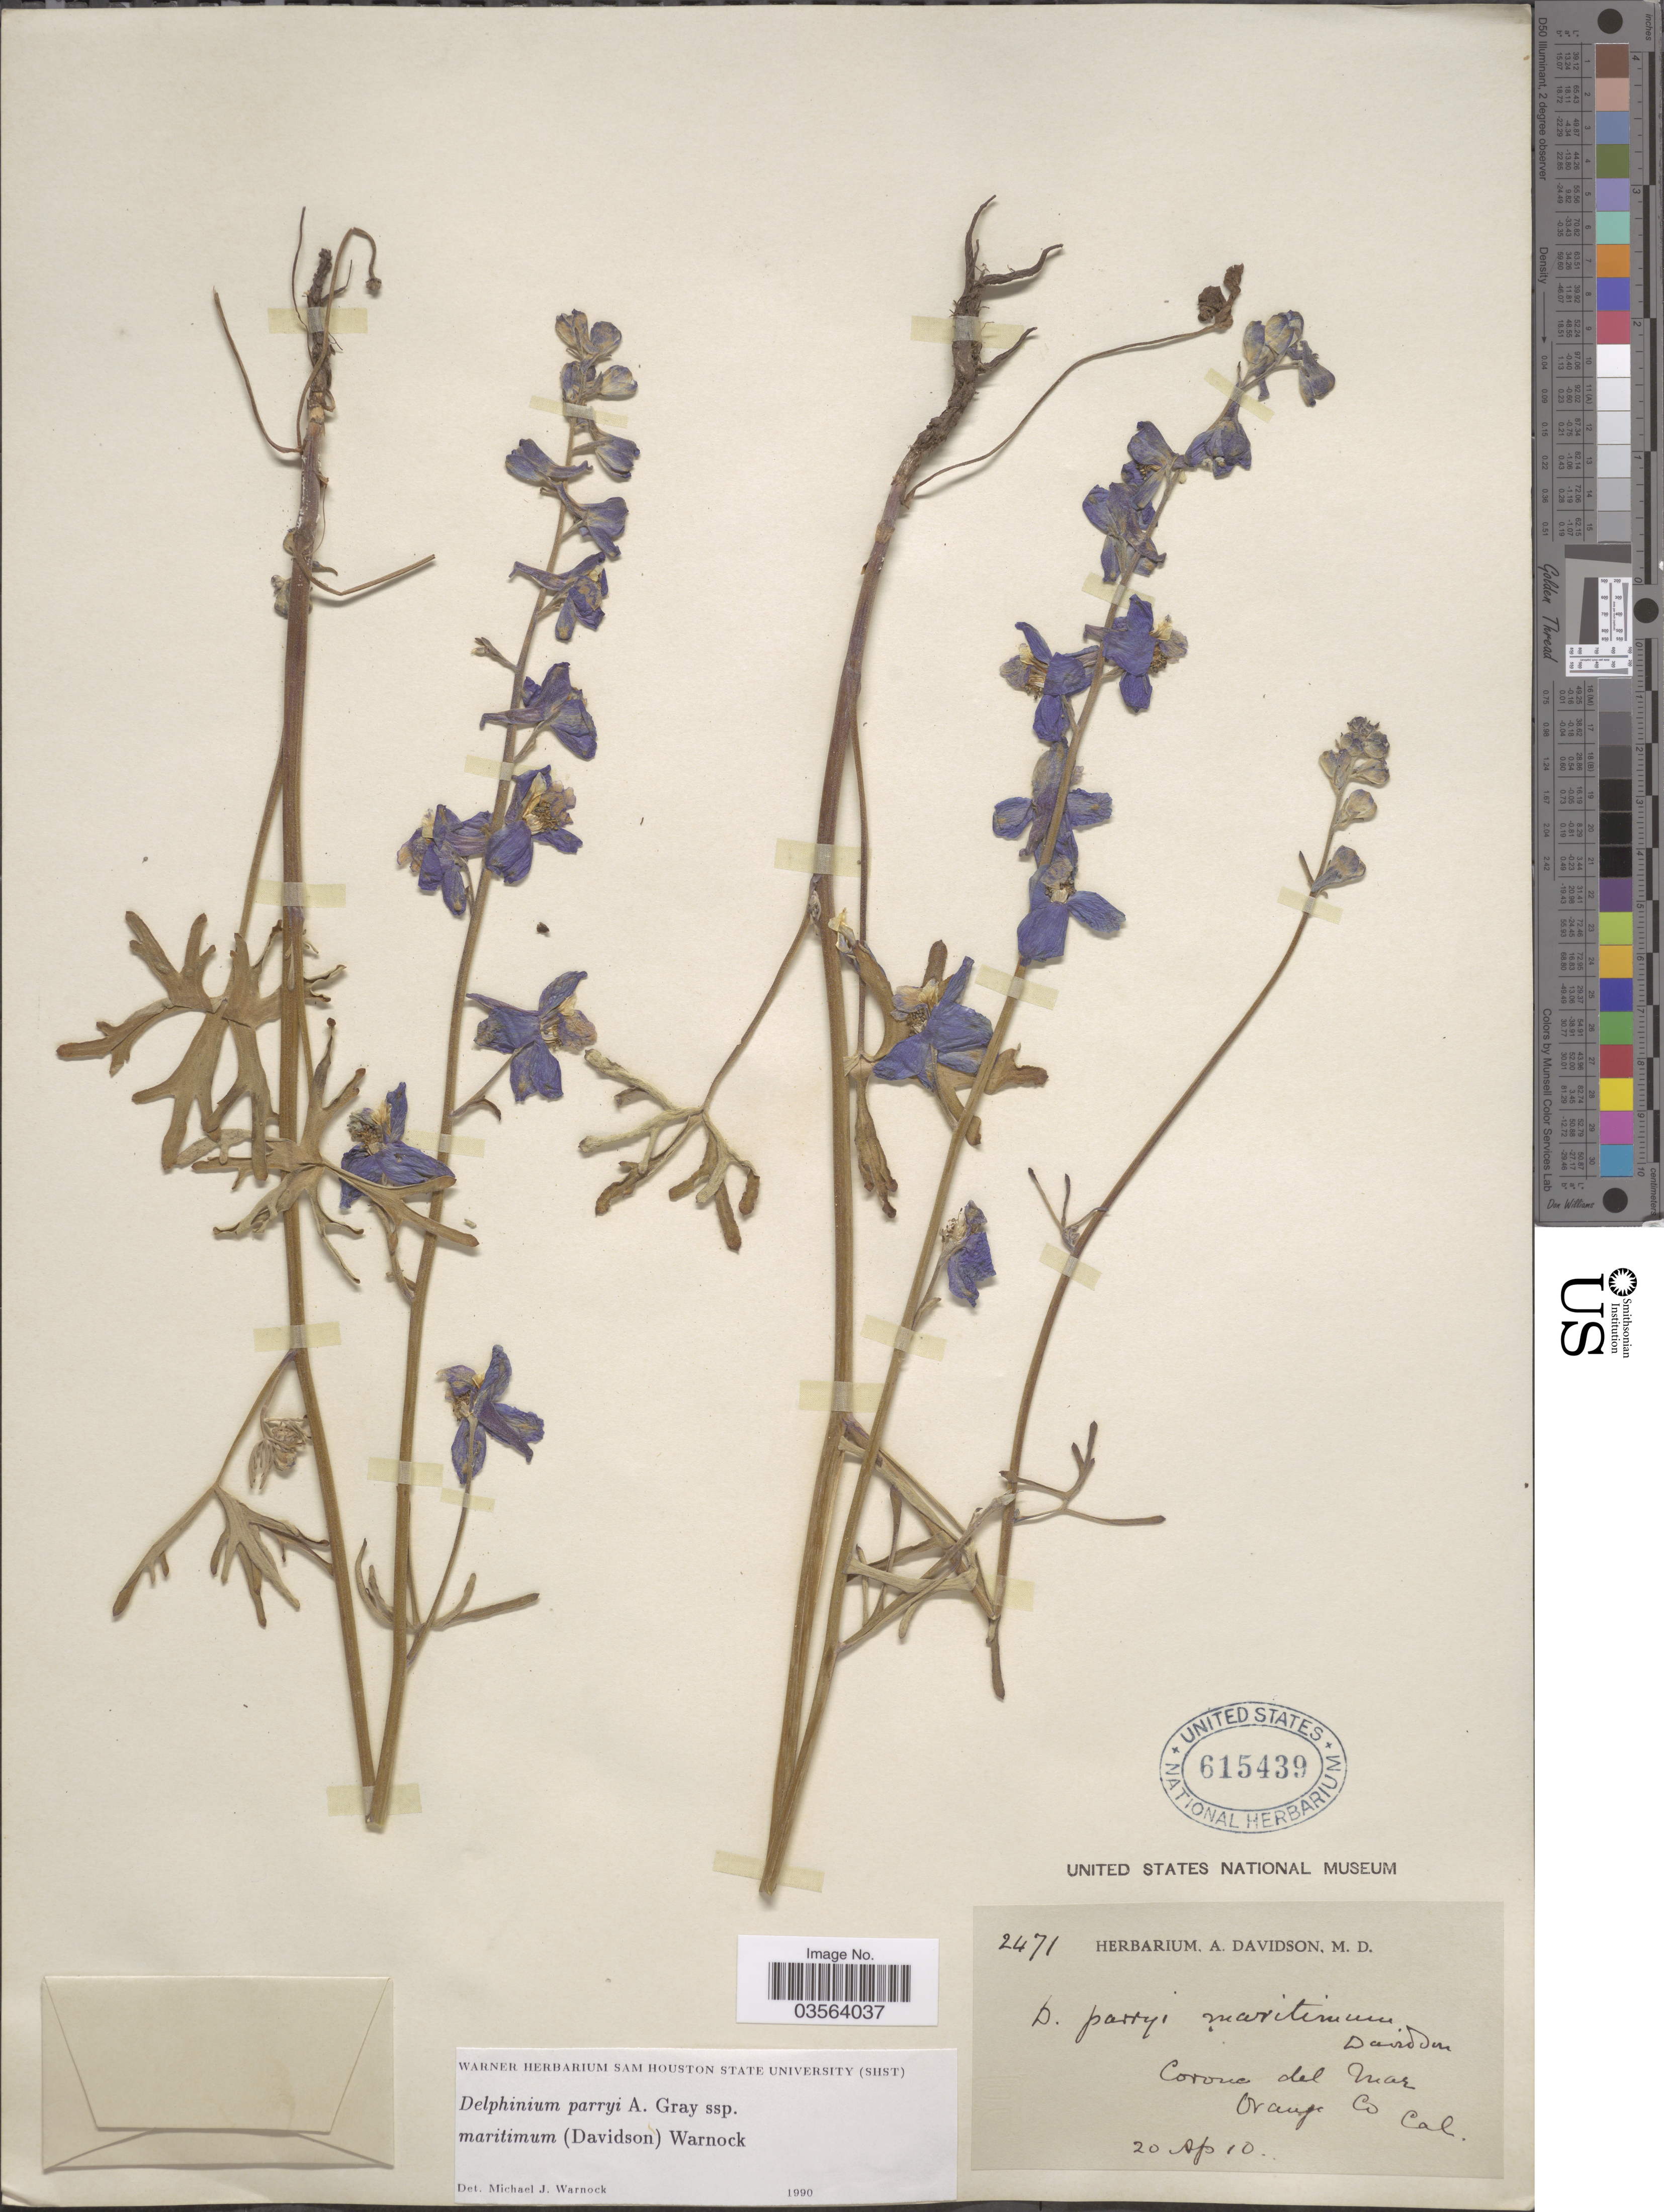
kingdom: Plantae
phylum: Tracheophyta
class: Magnoliopsida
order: Ranunculales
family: Ranunculaceae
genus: Delphinium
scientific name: Delphinium parryi subsp. maritimum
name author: (Davidson) M.J. Warnock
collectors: ex herb. A. Davidson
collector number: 2471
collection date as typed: Transcribed d/m/y: 20/4/10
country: United States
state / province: California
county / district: Orange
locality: Corone del Mar. Orange Co.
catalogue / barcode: US 615439